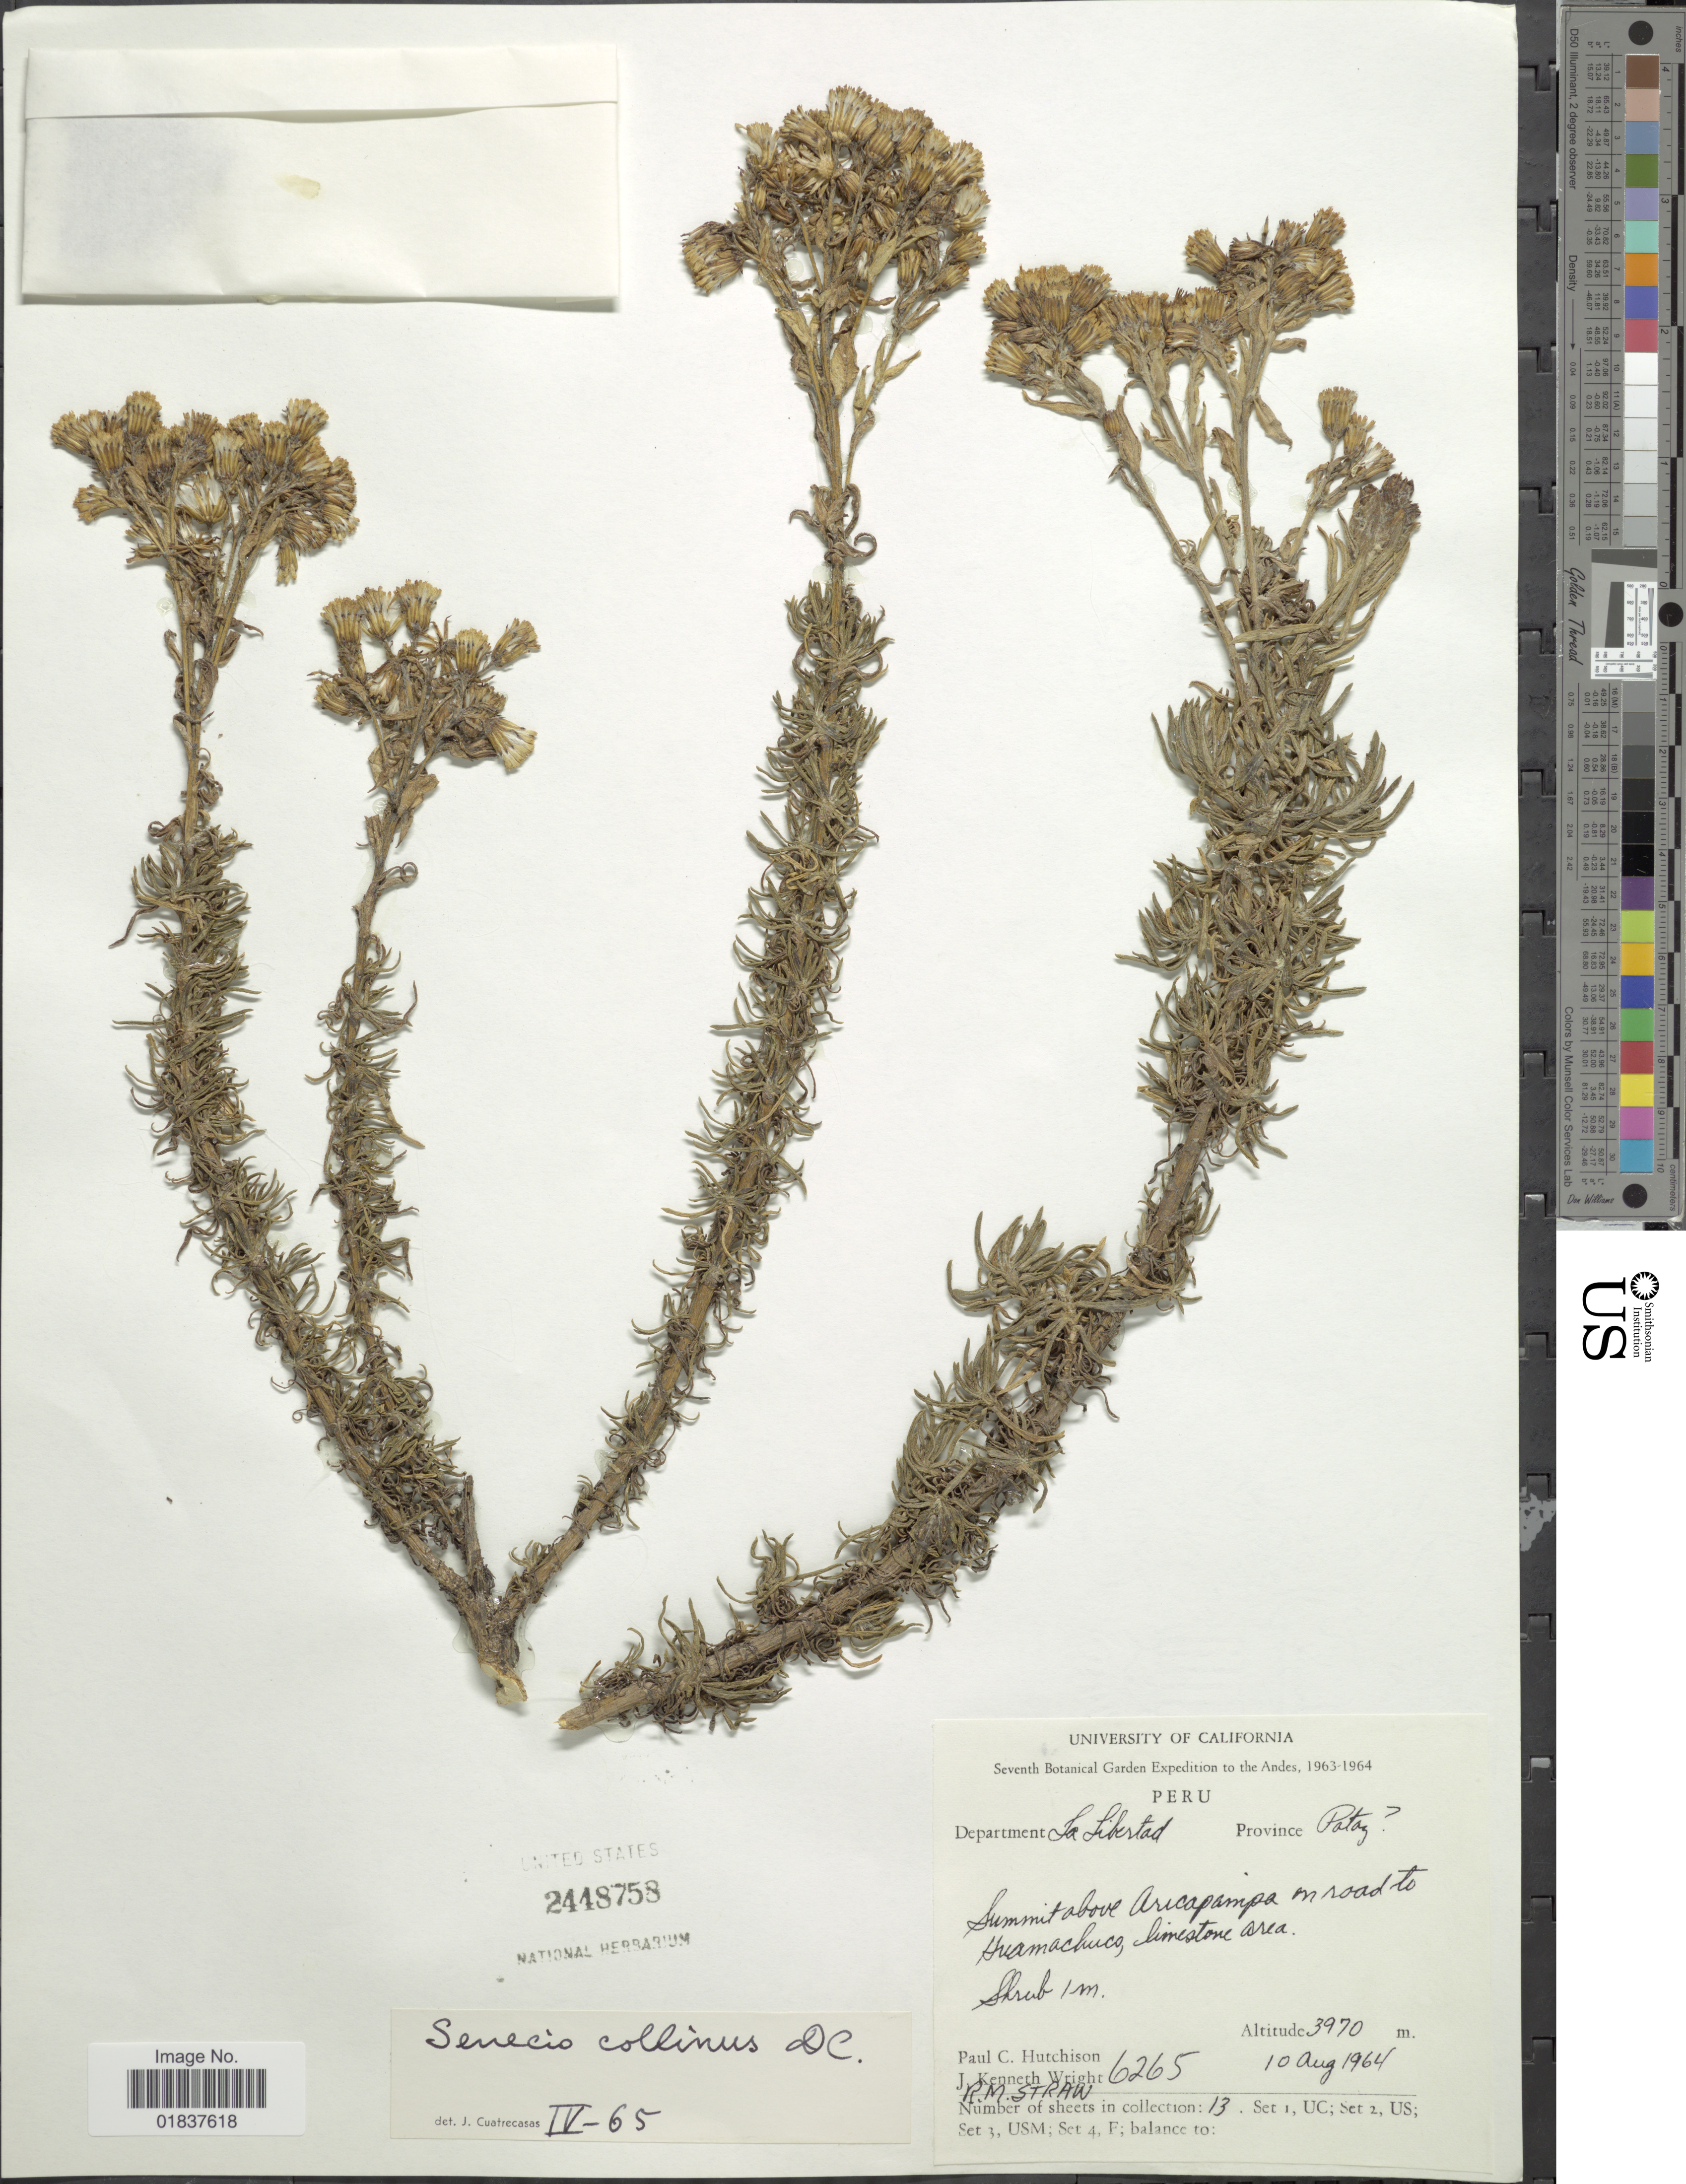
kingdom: Plantae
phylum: Tracheophyta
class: Magnoliopsida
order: Asterales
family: Asteraceae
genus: Senecio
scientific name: Senecio collinus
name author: DC.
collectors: P. C. Hutchison, J. K. Wright & R. M. Straw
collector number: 6265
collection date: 1964-08-10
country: Peru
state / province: La Libertad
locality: Summit above Aricapampa on road to Huamachuco, Province Pataz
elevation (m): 3970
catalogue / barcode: US 2448758